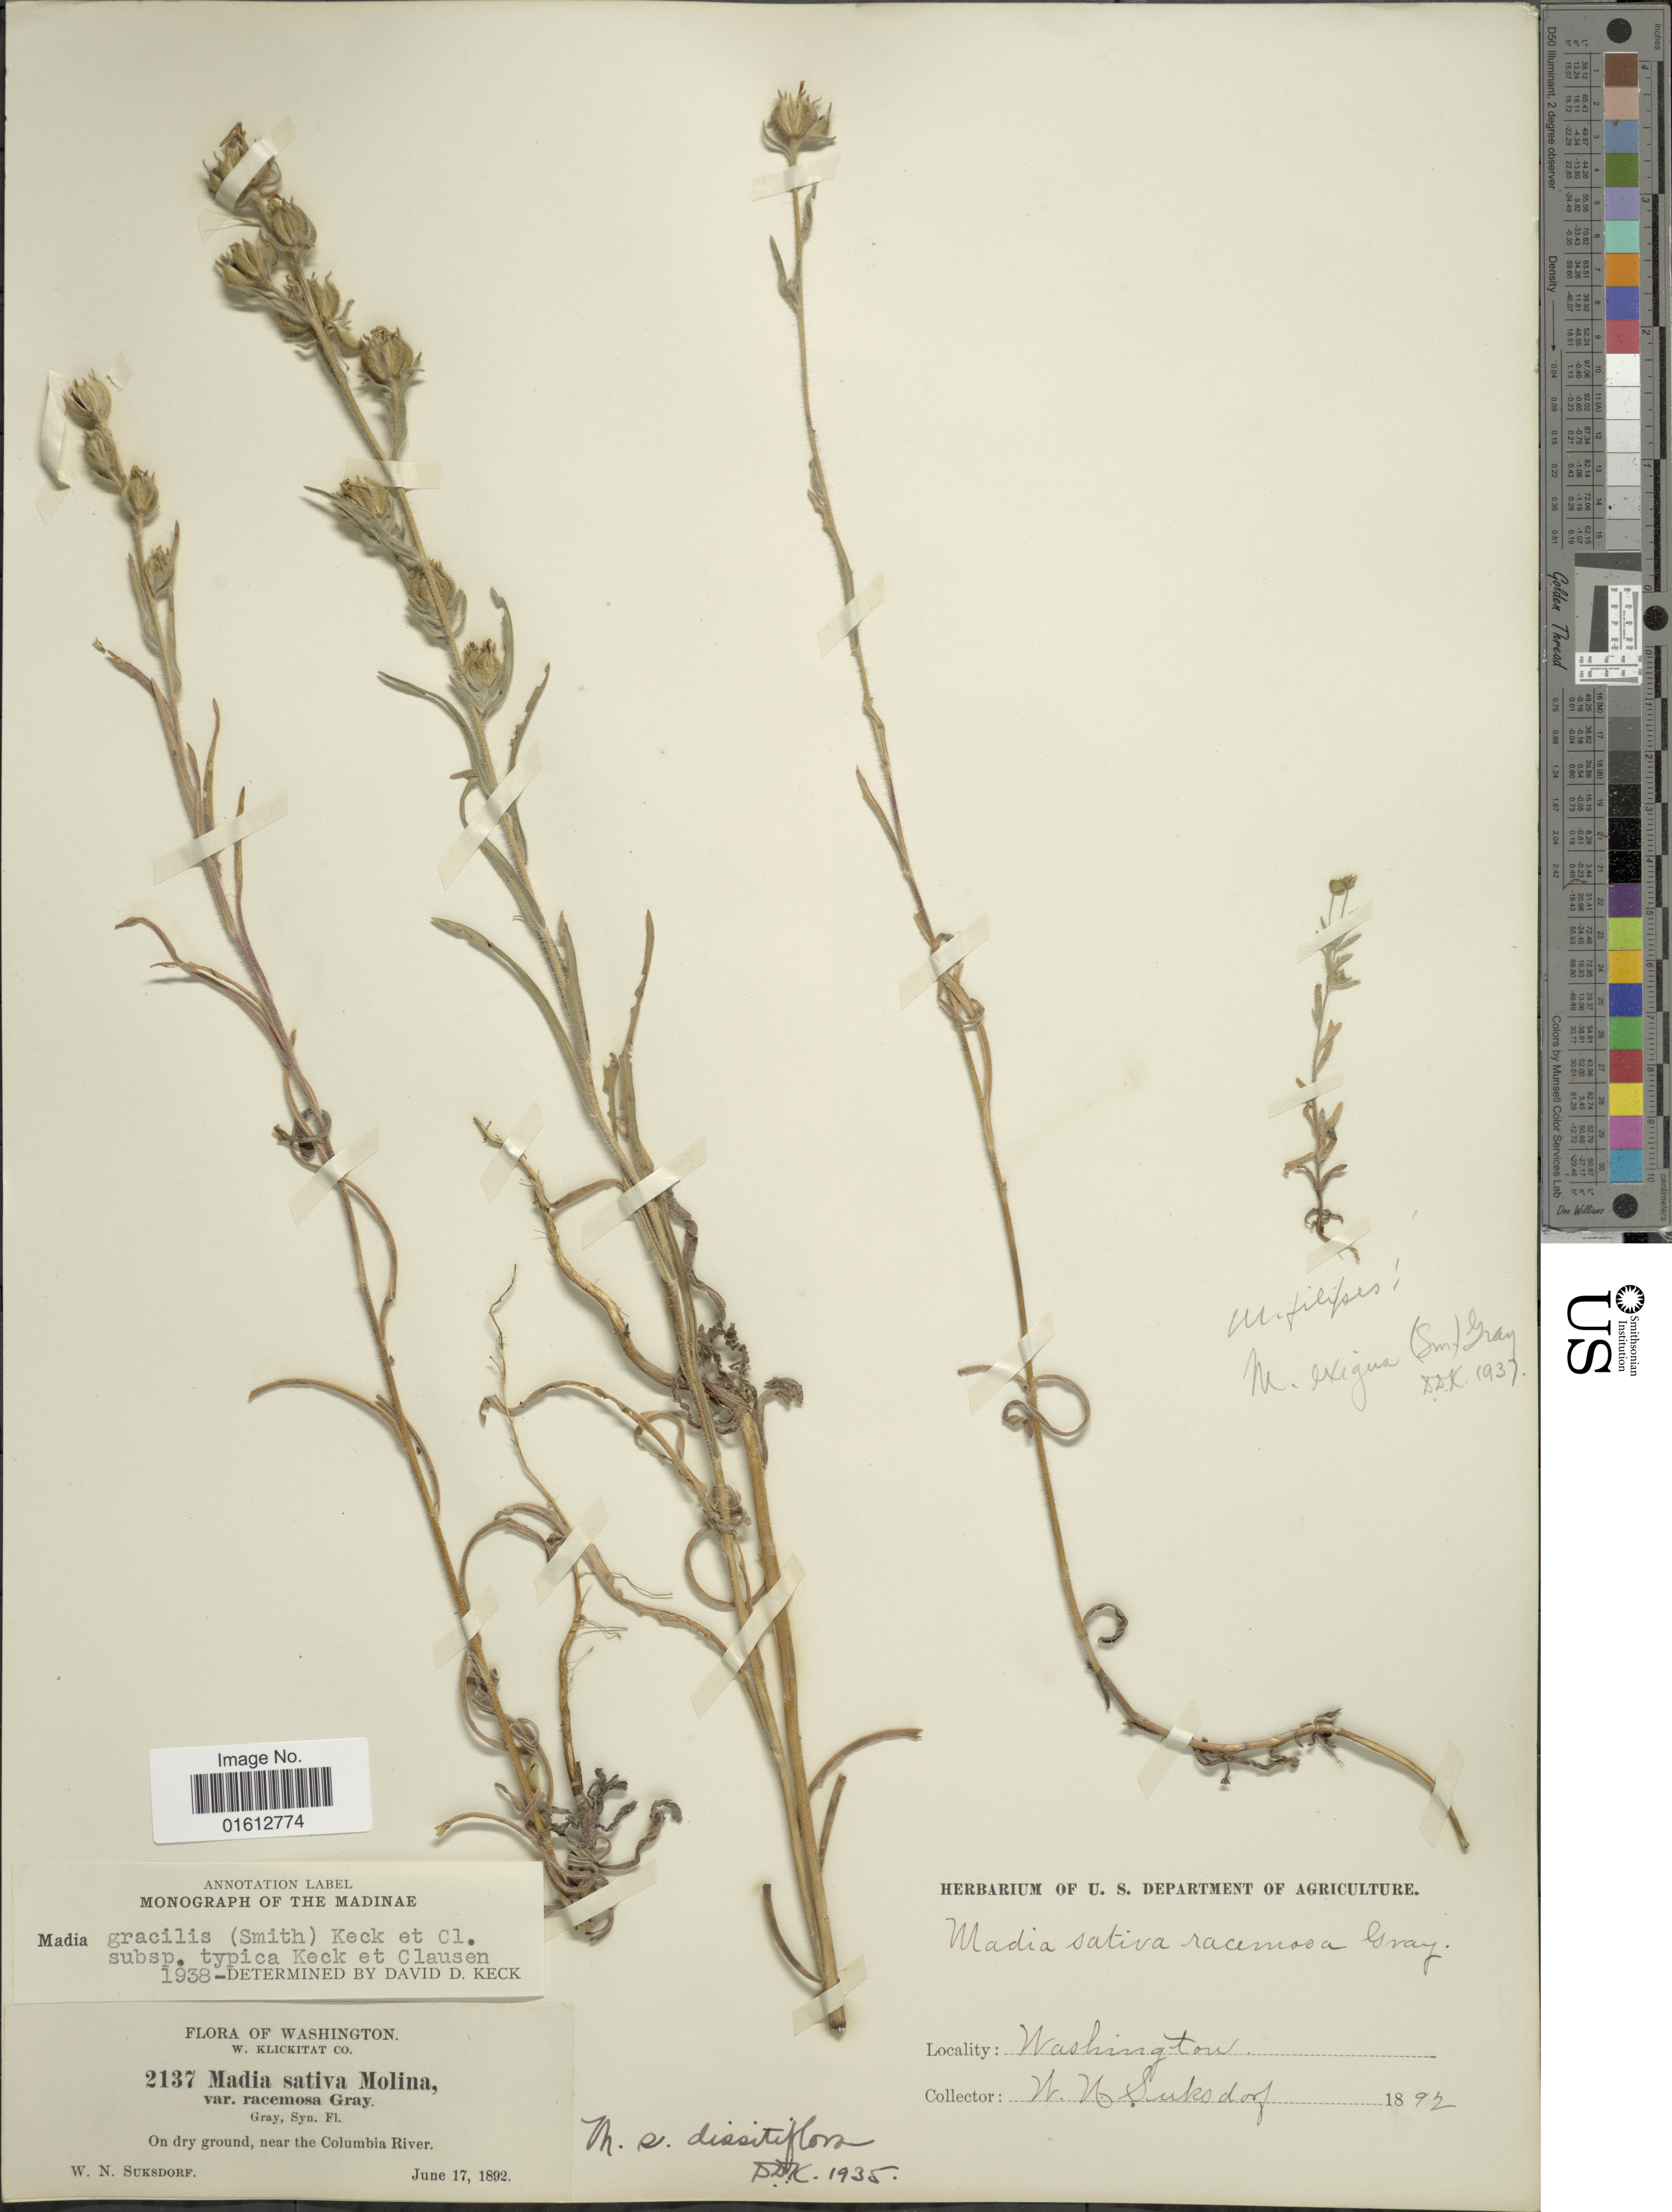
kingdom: Plantae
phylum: Tracheophyta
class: Magnoliopsida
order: Asterales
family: Asteraceae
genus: Madia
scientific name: Madia gracilis subsp. gracilis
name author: (Sm.) D.D. Keck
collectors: W. N. Suksdorf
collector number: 2137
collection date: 1892-06-17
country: United States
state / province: Washington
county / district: Klickitat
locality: Washington, W. Klickitat Co., near the Colombia River.